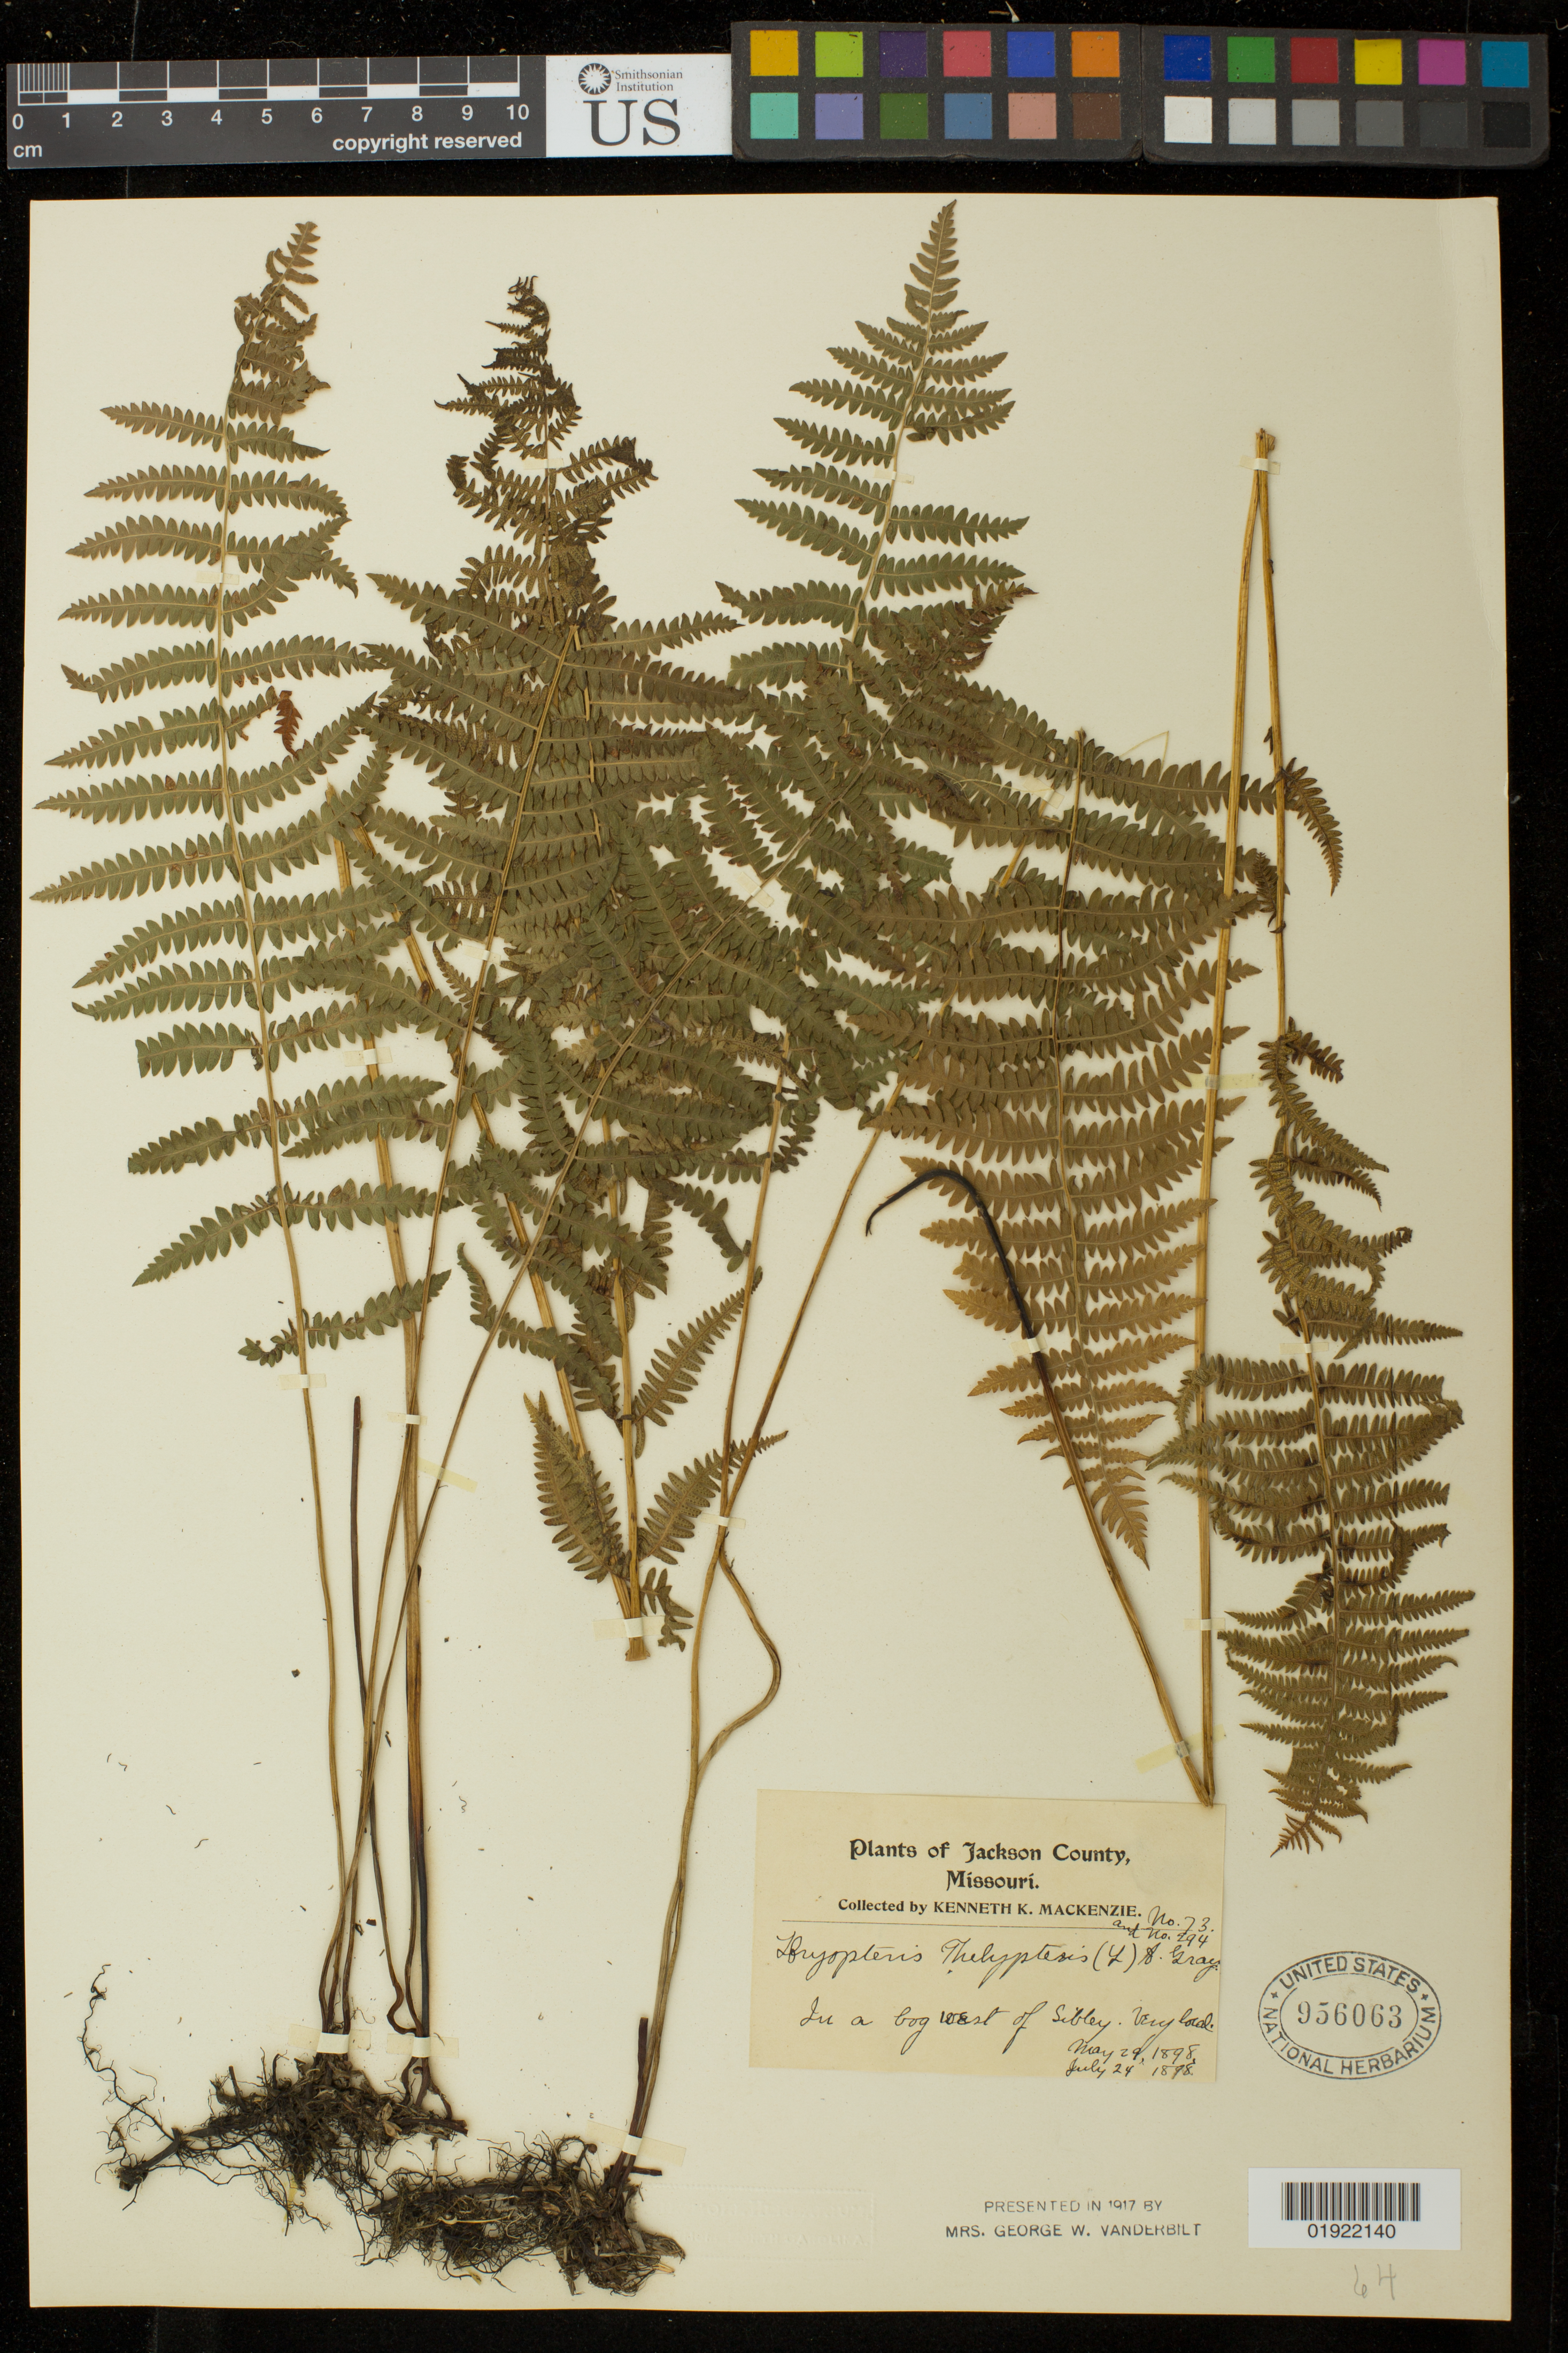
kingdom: Plantae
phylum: Tracheophyta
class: Polypodiopsida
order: Polypodiales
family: Thelypteridaceae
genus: Thelypteris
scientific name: Thelypteris palustris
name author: (Salisb.) Schott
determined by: Schott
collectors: K. K. Mackenzie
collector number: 294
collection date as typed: May 29, 1898 July 24, 1898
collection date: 1898-05-29,1898-07-24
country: United States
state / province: Missouri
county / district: Jackson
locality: in a bog west of Sibley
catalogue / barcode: US 956063 2-2